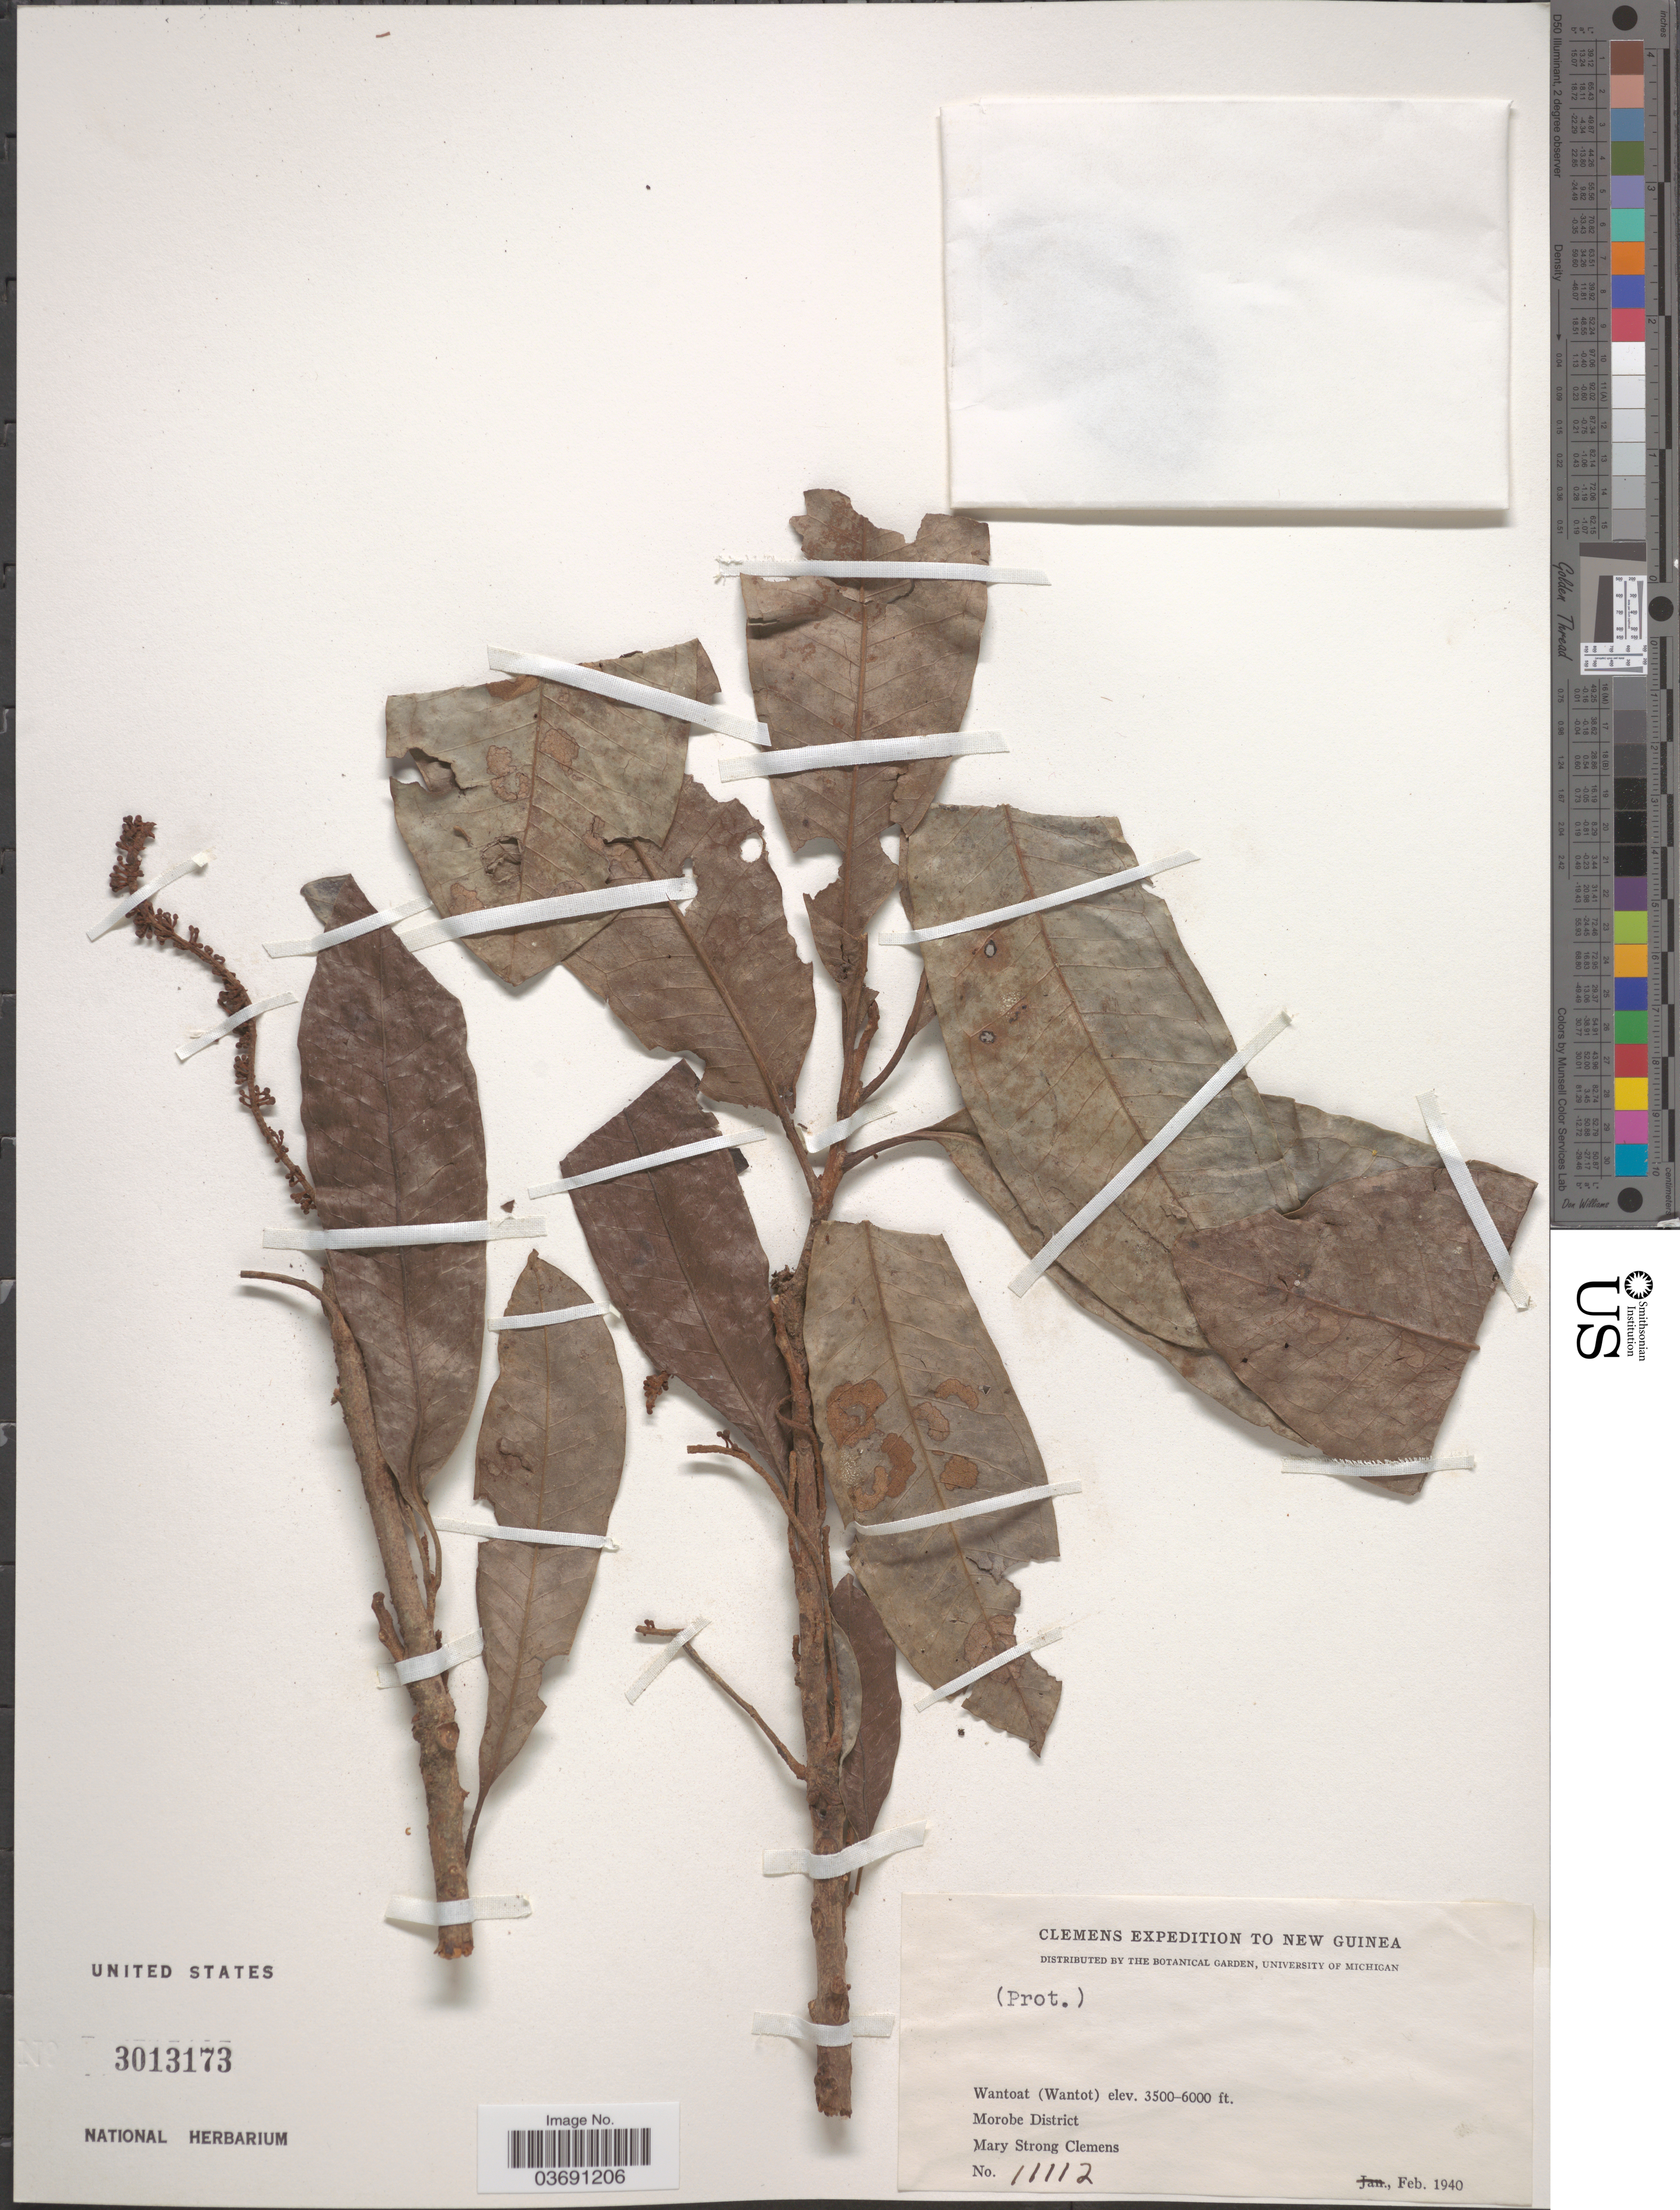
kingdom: Plantae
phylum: Tracheophyta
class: Magnoliopsida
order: Proteales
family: Proteaceae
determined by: Sleumer, H. O.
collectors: M. S. Clemens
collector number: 11112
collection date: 1940-02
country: Papua New Guinea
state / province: Morobe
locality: Wantoat (Wantot). New Guinea.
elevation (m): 1067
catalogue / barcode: US 3013173